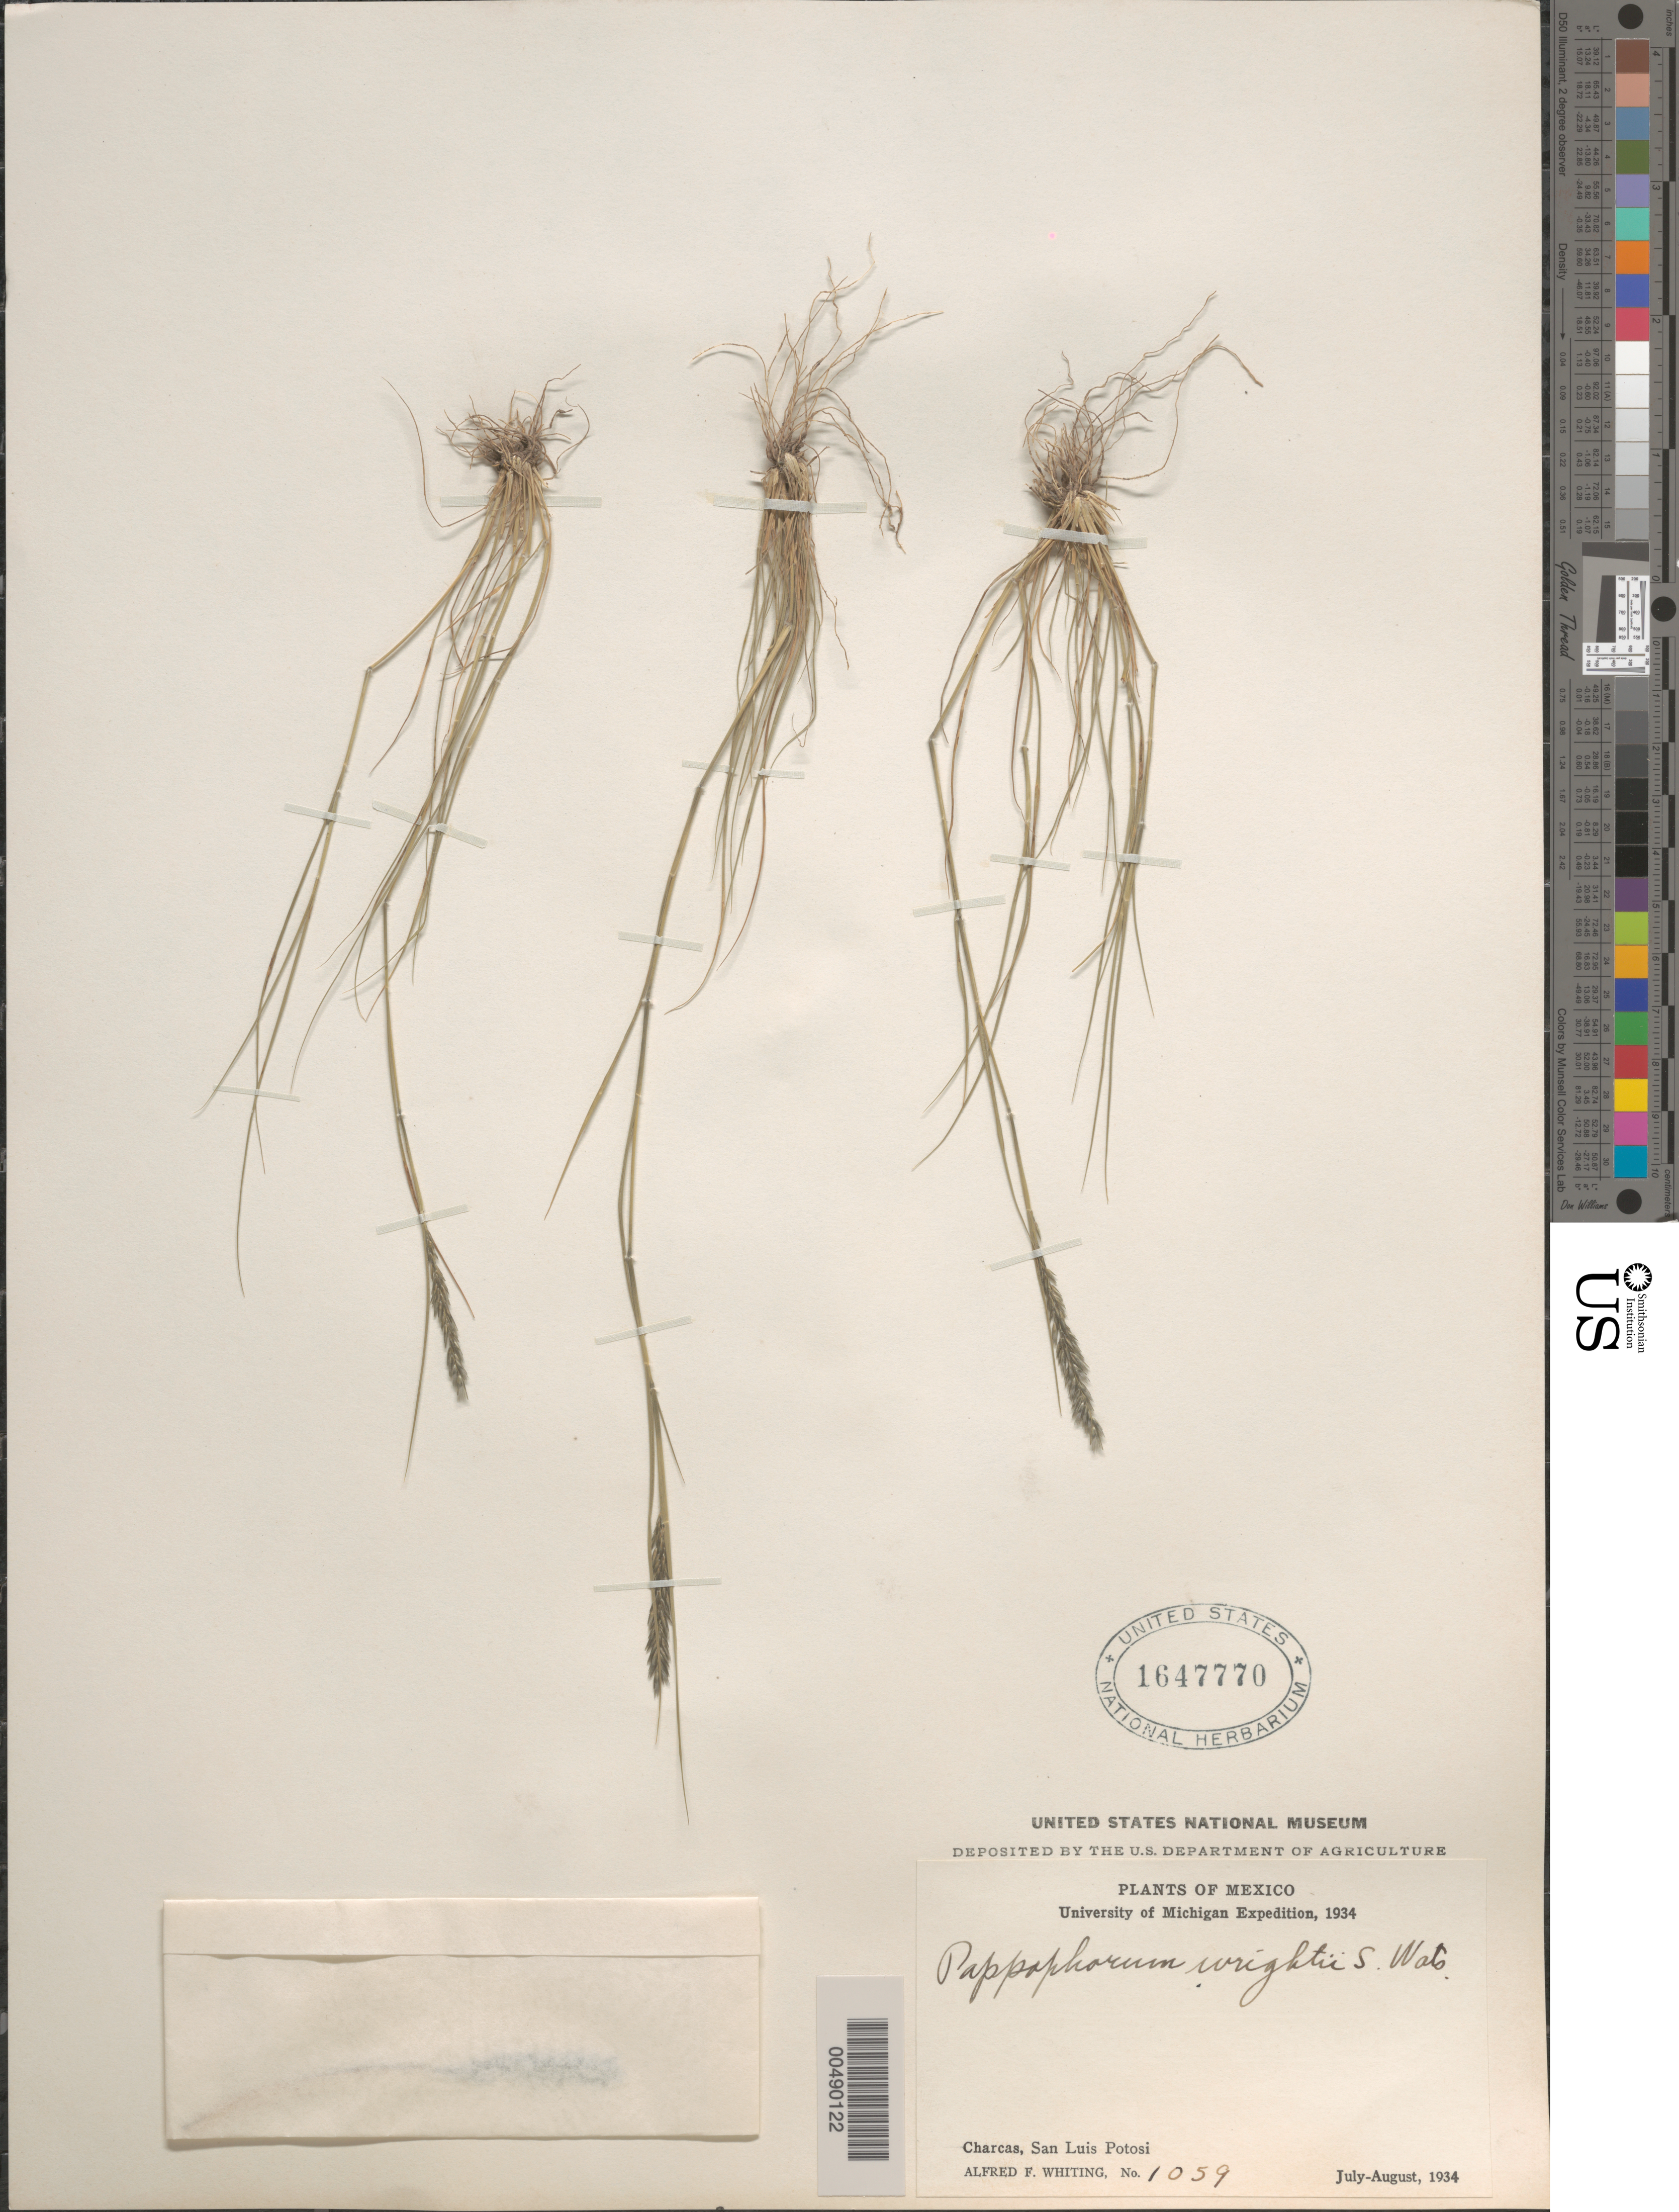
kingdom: Plantae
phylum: Tracheophyta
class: Liliopsida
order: Poales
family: Poaceae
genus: Enneapogon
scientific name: Enneapogon desvauxii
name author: P. Beauv.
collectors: A. F. Whiting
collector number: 1059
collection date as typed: Jul 1934 to Aug 1934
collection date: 1934-07/1934-08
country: Mexico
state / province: San Luis Potosi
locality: Charcas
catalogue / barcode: US 1647770